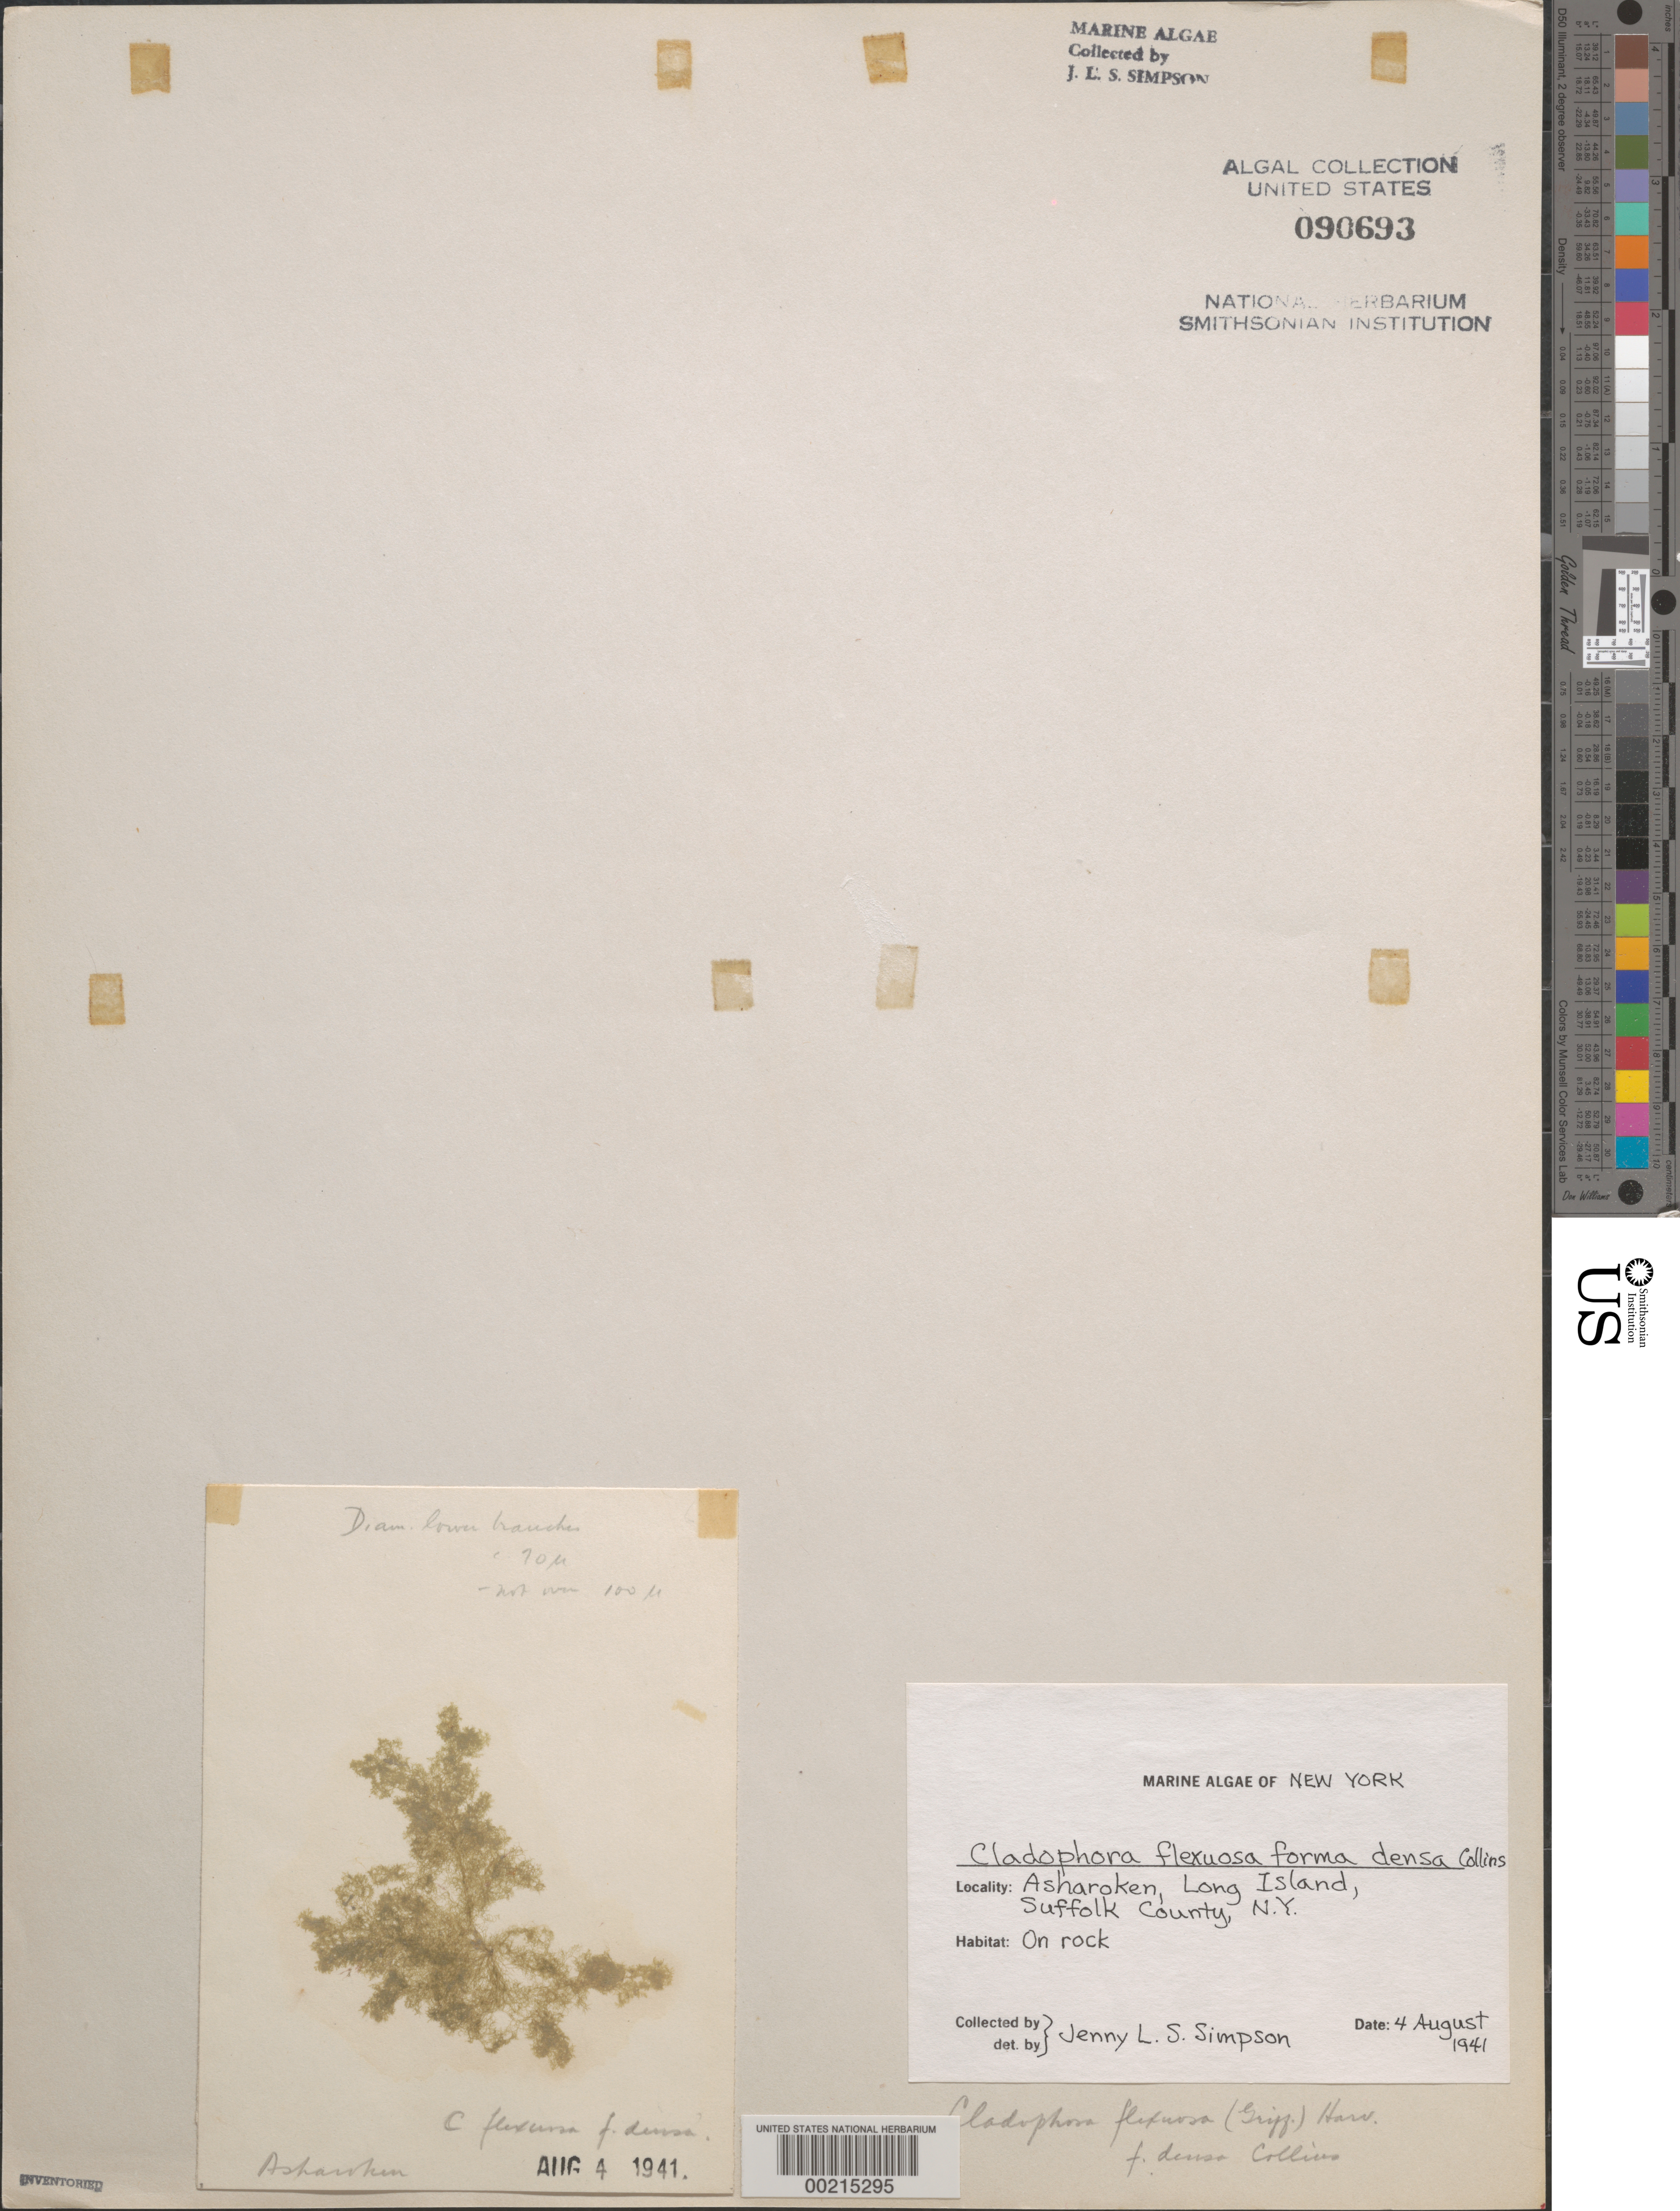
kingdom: Plantae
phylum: Chlorophyta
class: Ulvophyceae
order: Cladophorales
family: Cladophoraceae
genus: Cladophora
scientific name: Cladophora flexuosa f. densa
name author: Collins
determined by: Simpson, J. L. S.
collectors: J. Simpson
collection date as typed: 04 Aug 1941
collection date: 1941-08-04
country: United States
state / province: New York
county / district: Suffolk County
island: Long Island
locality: Asharoken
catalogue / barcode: US 90693